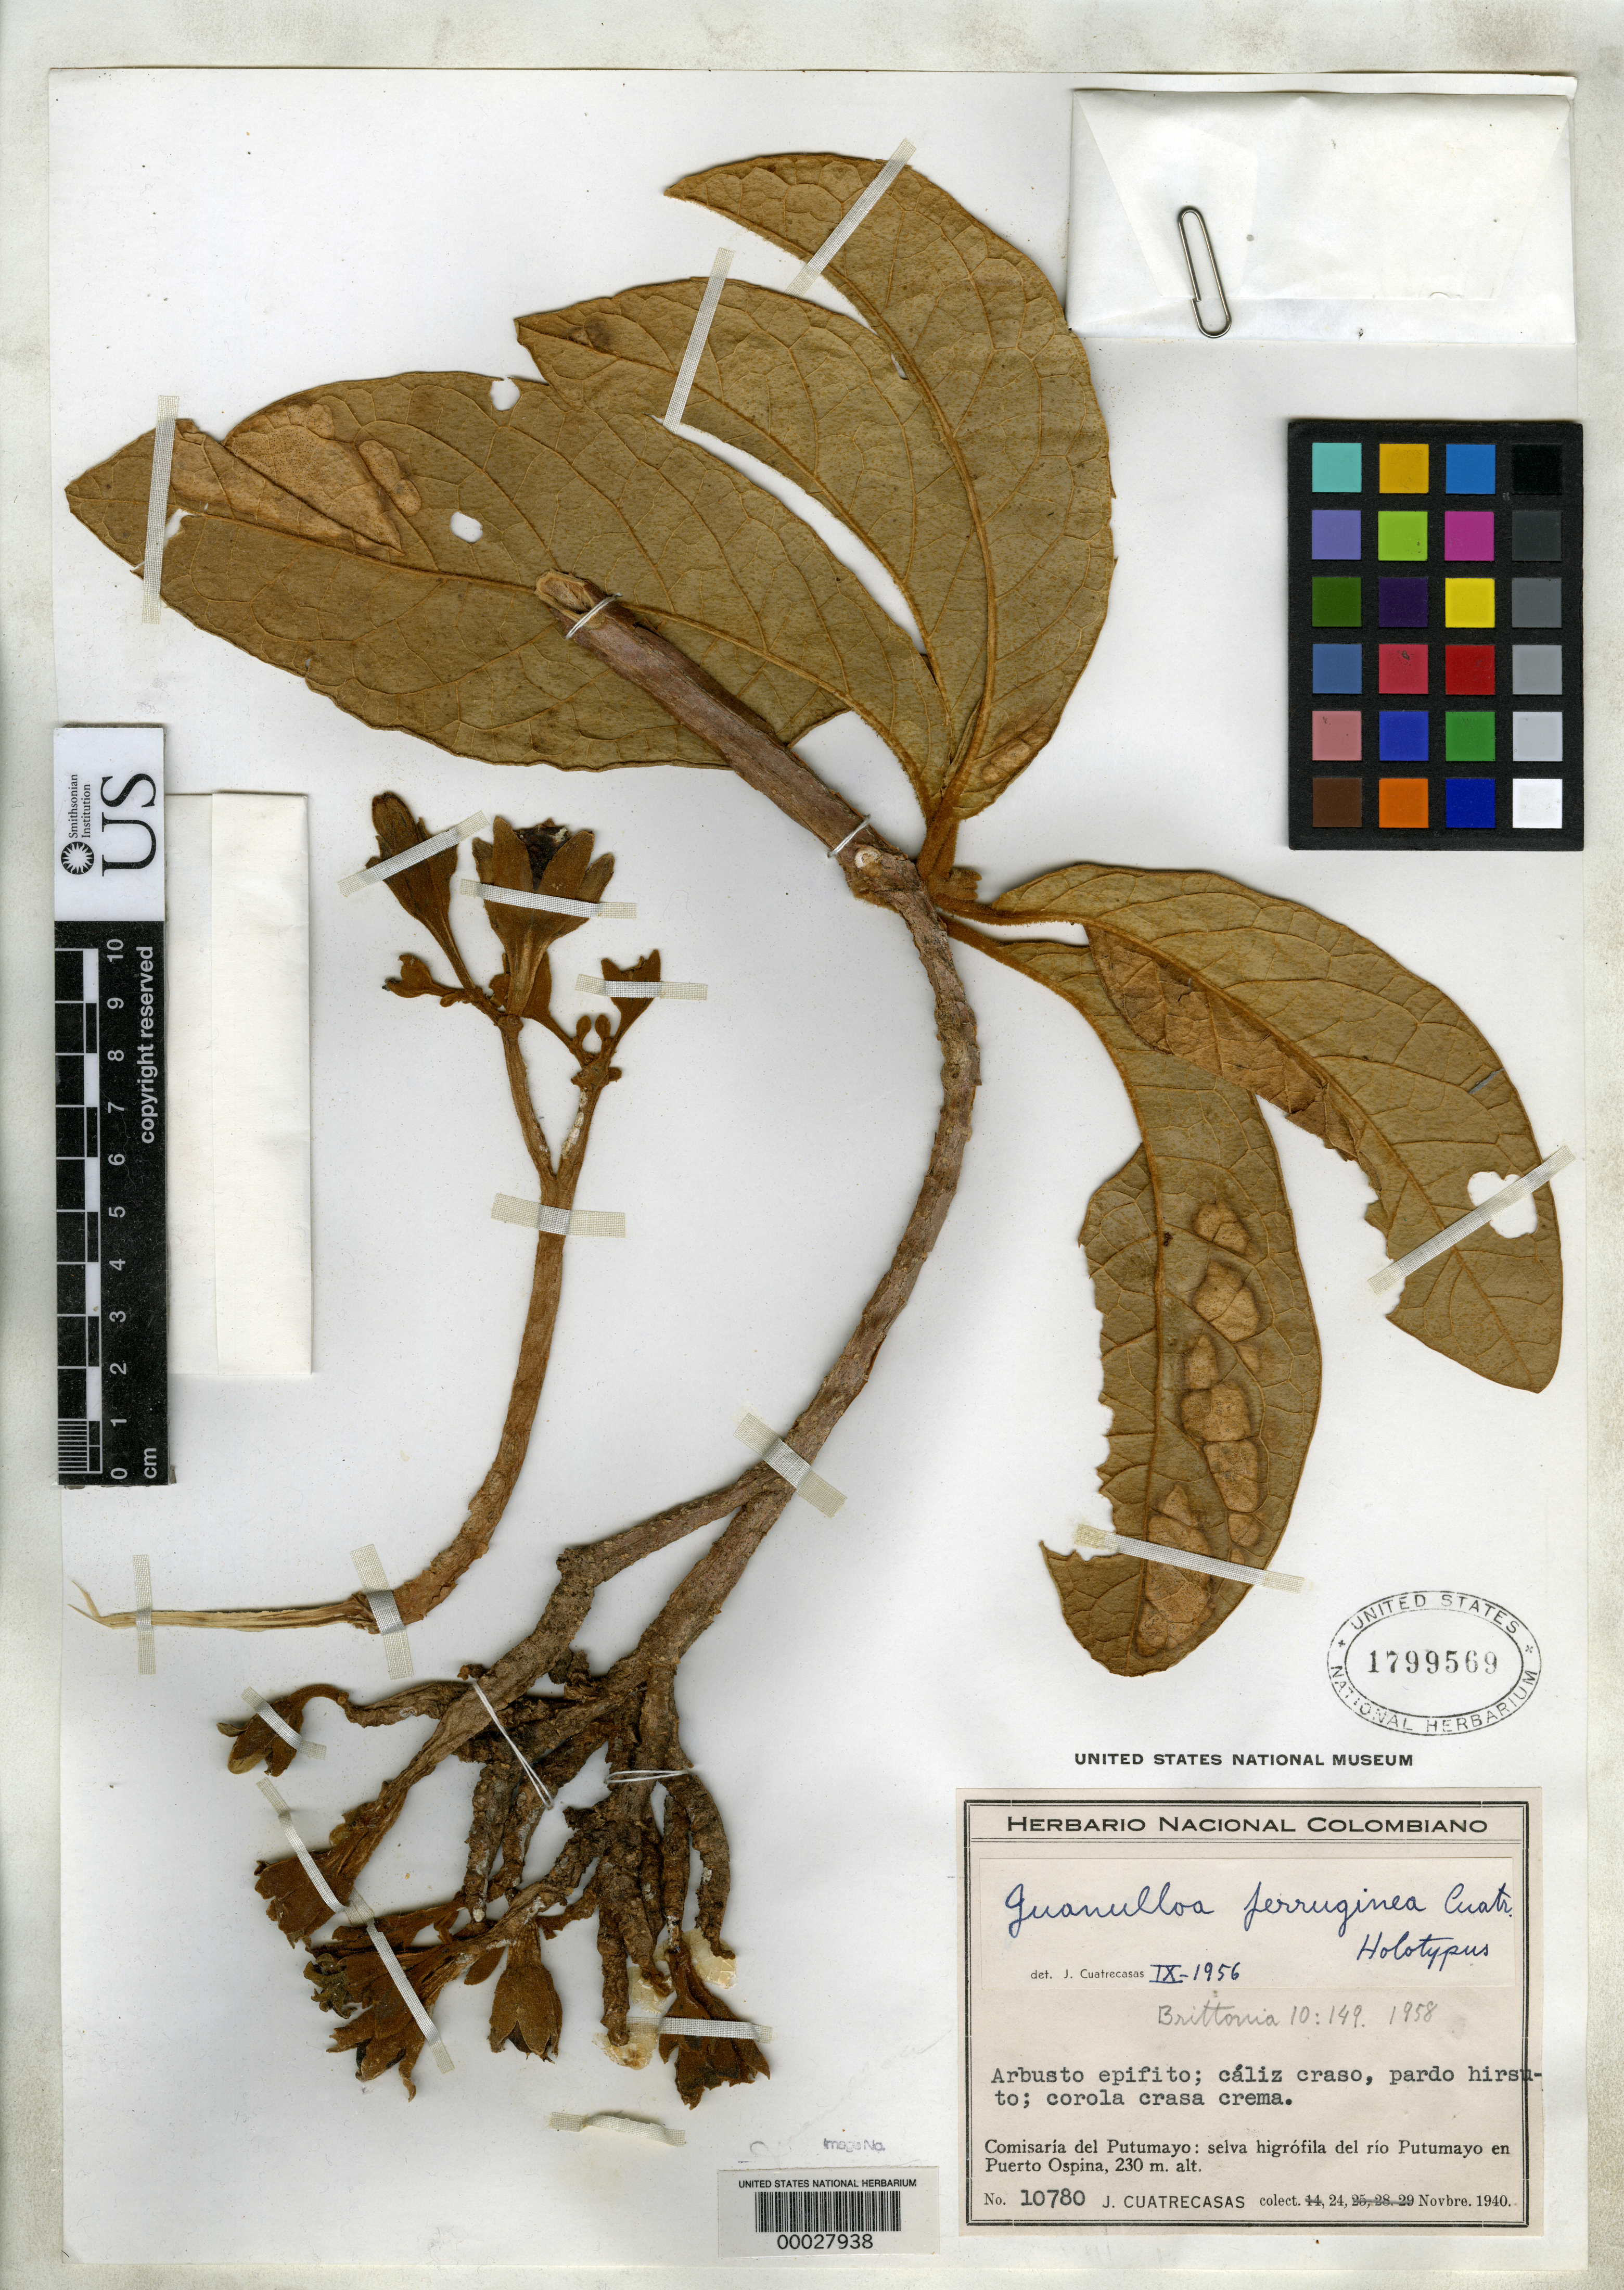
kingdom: Plantae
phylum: Tracheophyta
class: Magnoliopsida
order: Solanales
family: Solanaceae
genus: Juanulloa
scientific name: Juanulloa ferruginea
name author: Cuatrec.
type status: Holotype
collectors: J. Cuatrecasas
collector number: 10780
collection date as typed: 24 Nov 1940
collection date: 1940-11-24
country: Colombia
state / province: Putumayo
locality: Rio Putumayo, Puerto Ospina.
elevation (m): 230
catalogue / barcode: US 1799569